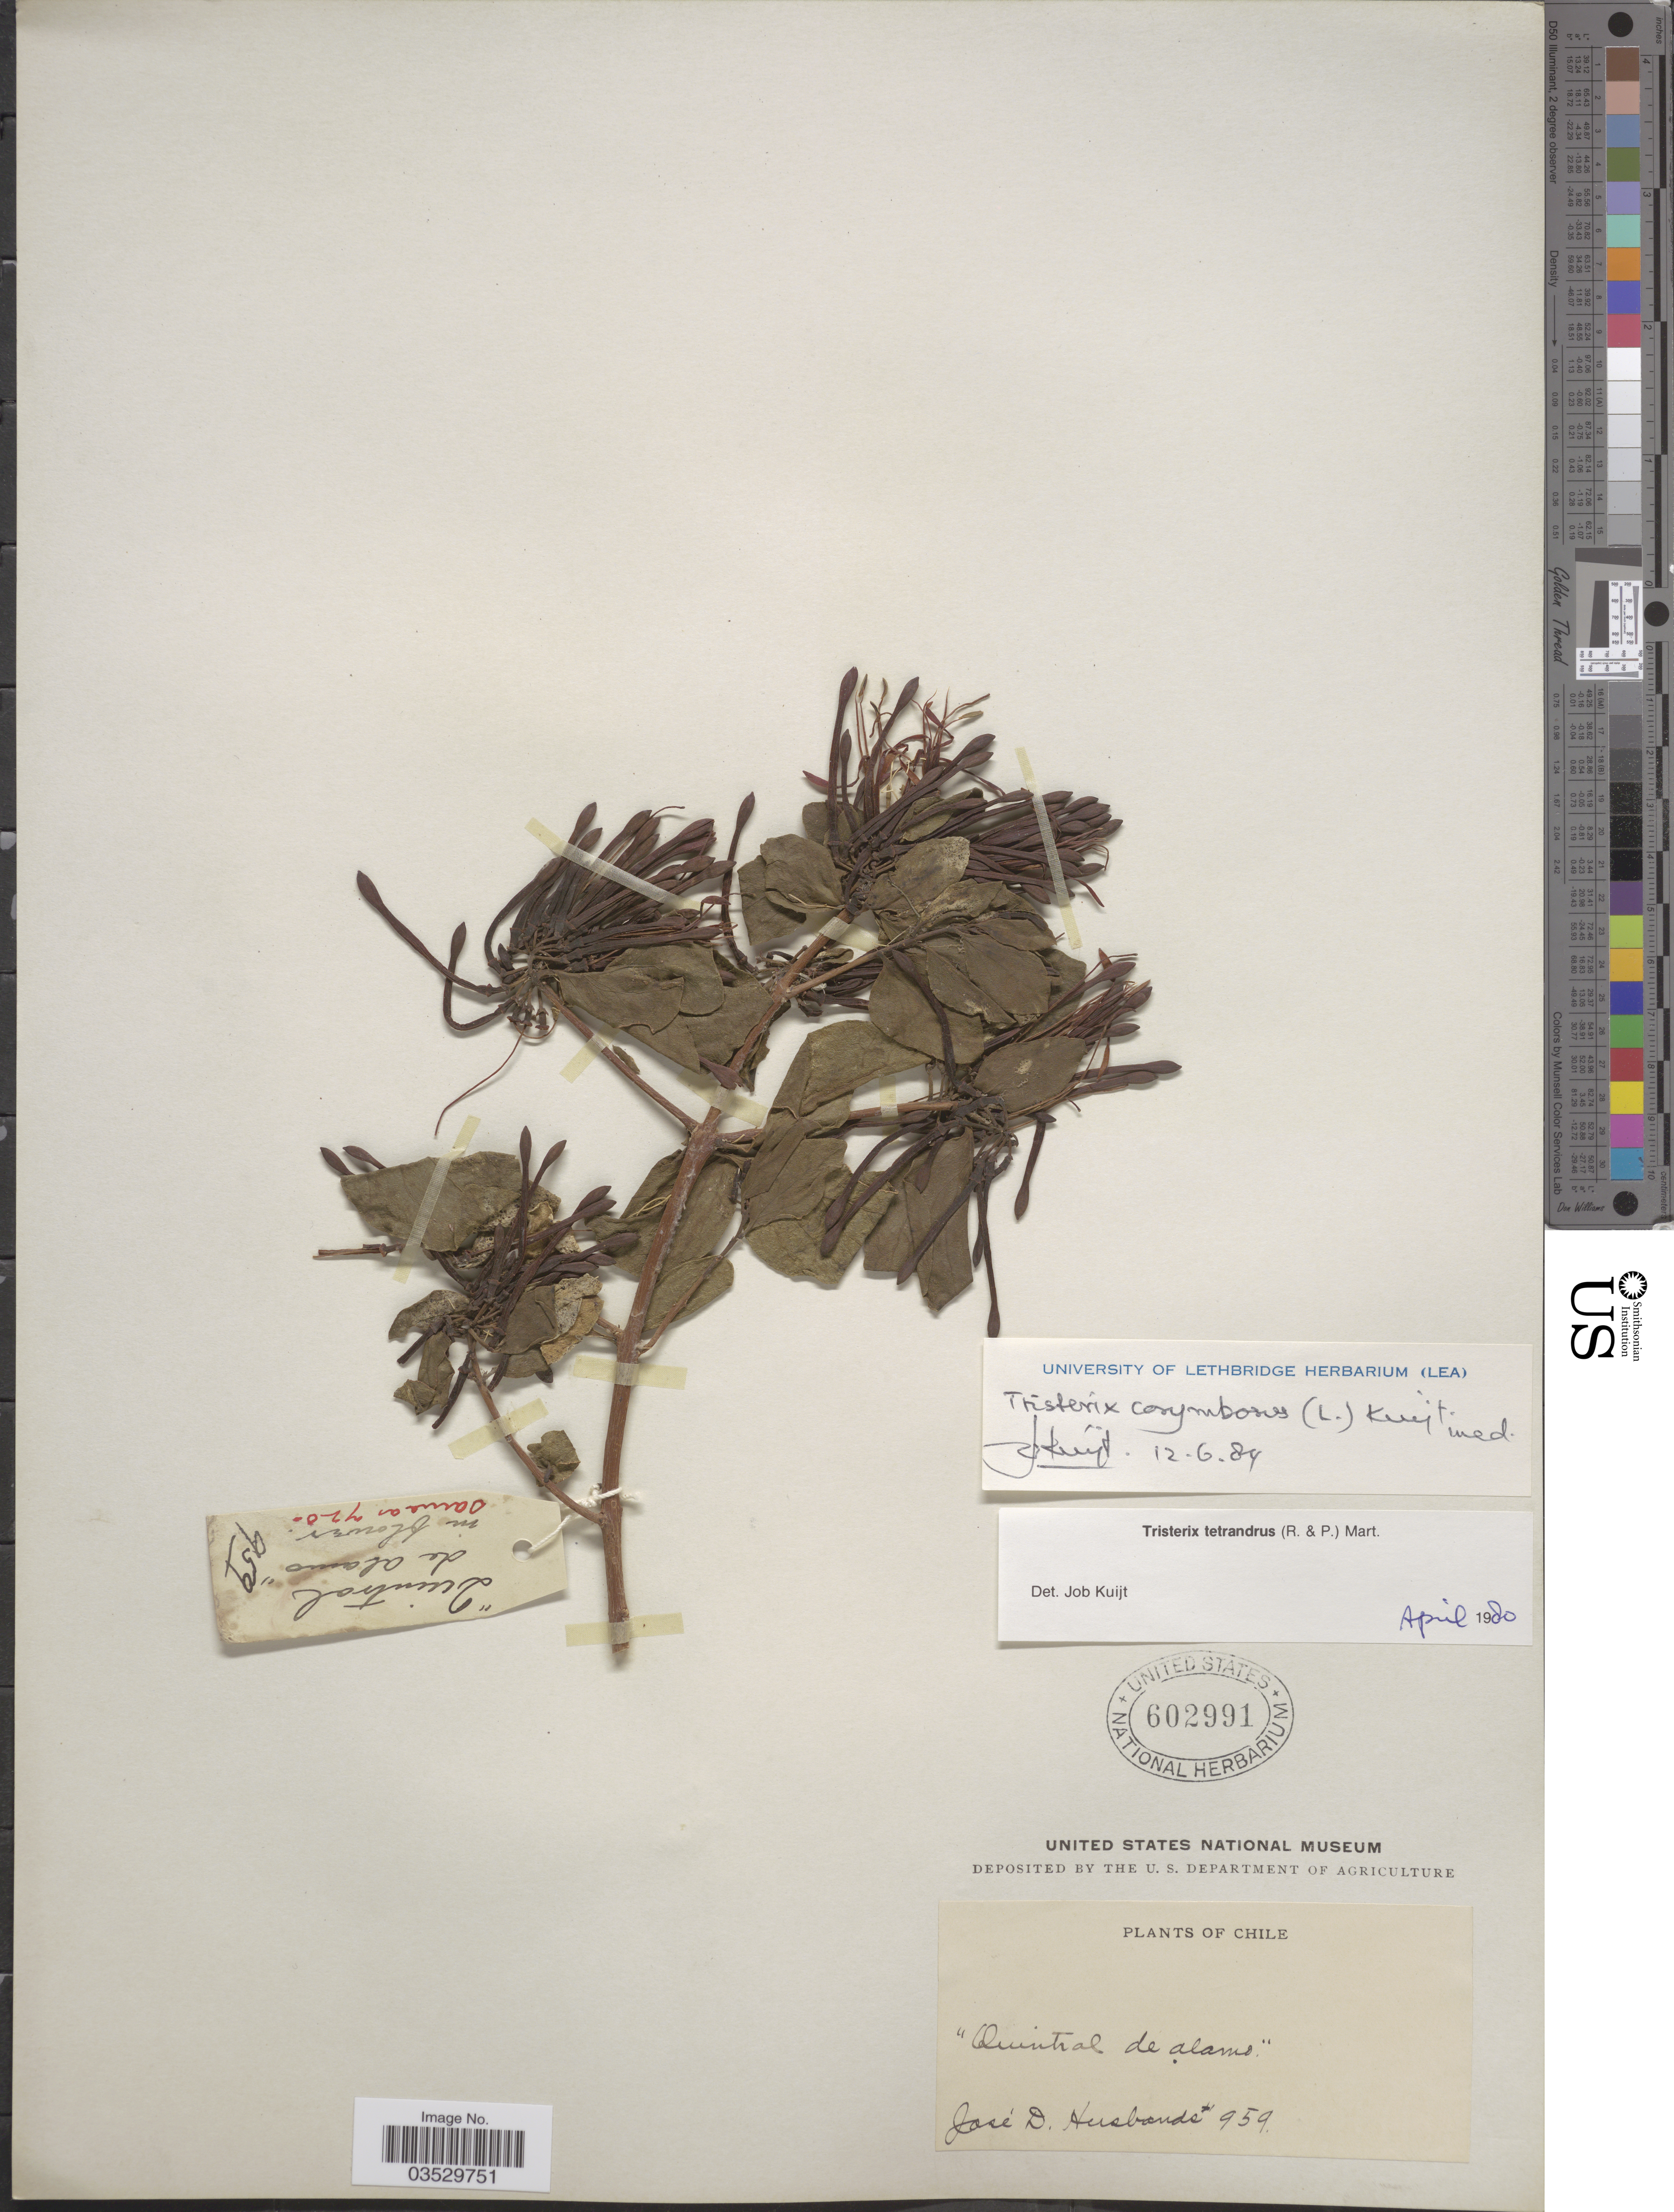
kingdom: Plantae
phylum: Tracheophyta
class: Magnoliopsida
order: Santalales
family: Loranthaceae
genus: Tristerix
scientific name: Tristerix corymbosus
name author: (L.) Kuijt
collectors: J. Husbands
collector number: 959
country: Chile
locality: Quintral de alamo.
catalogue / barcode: US 602991